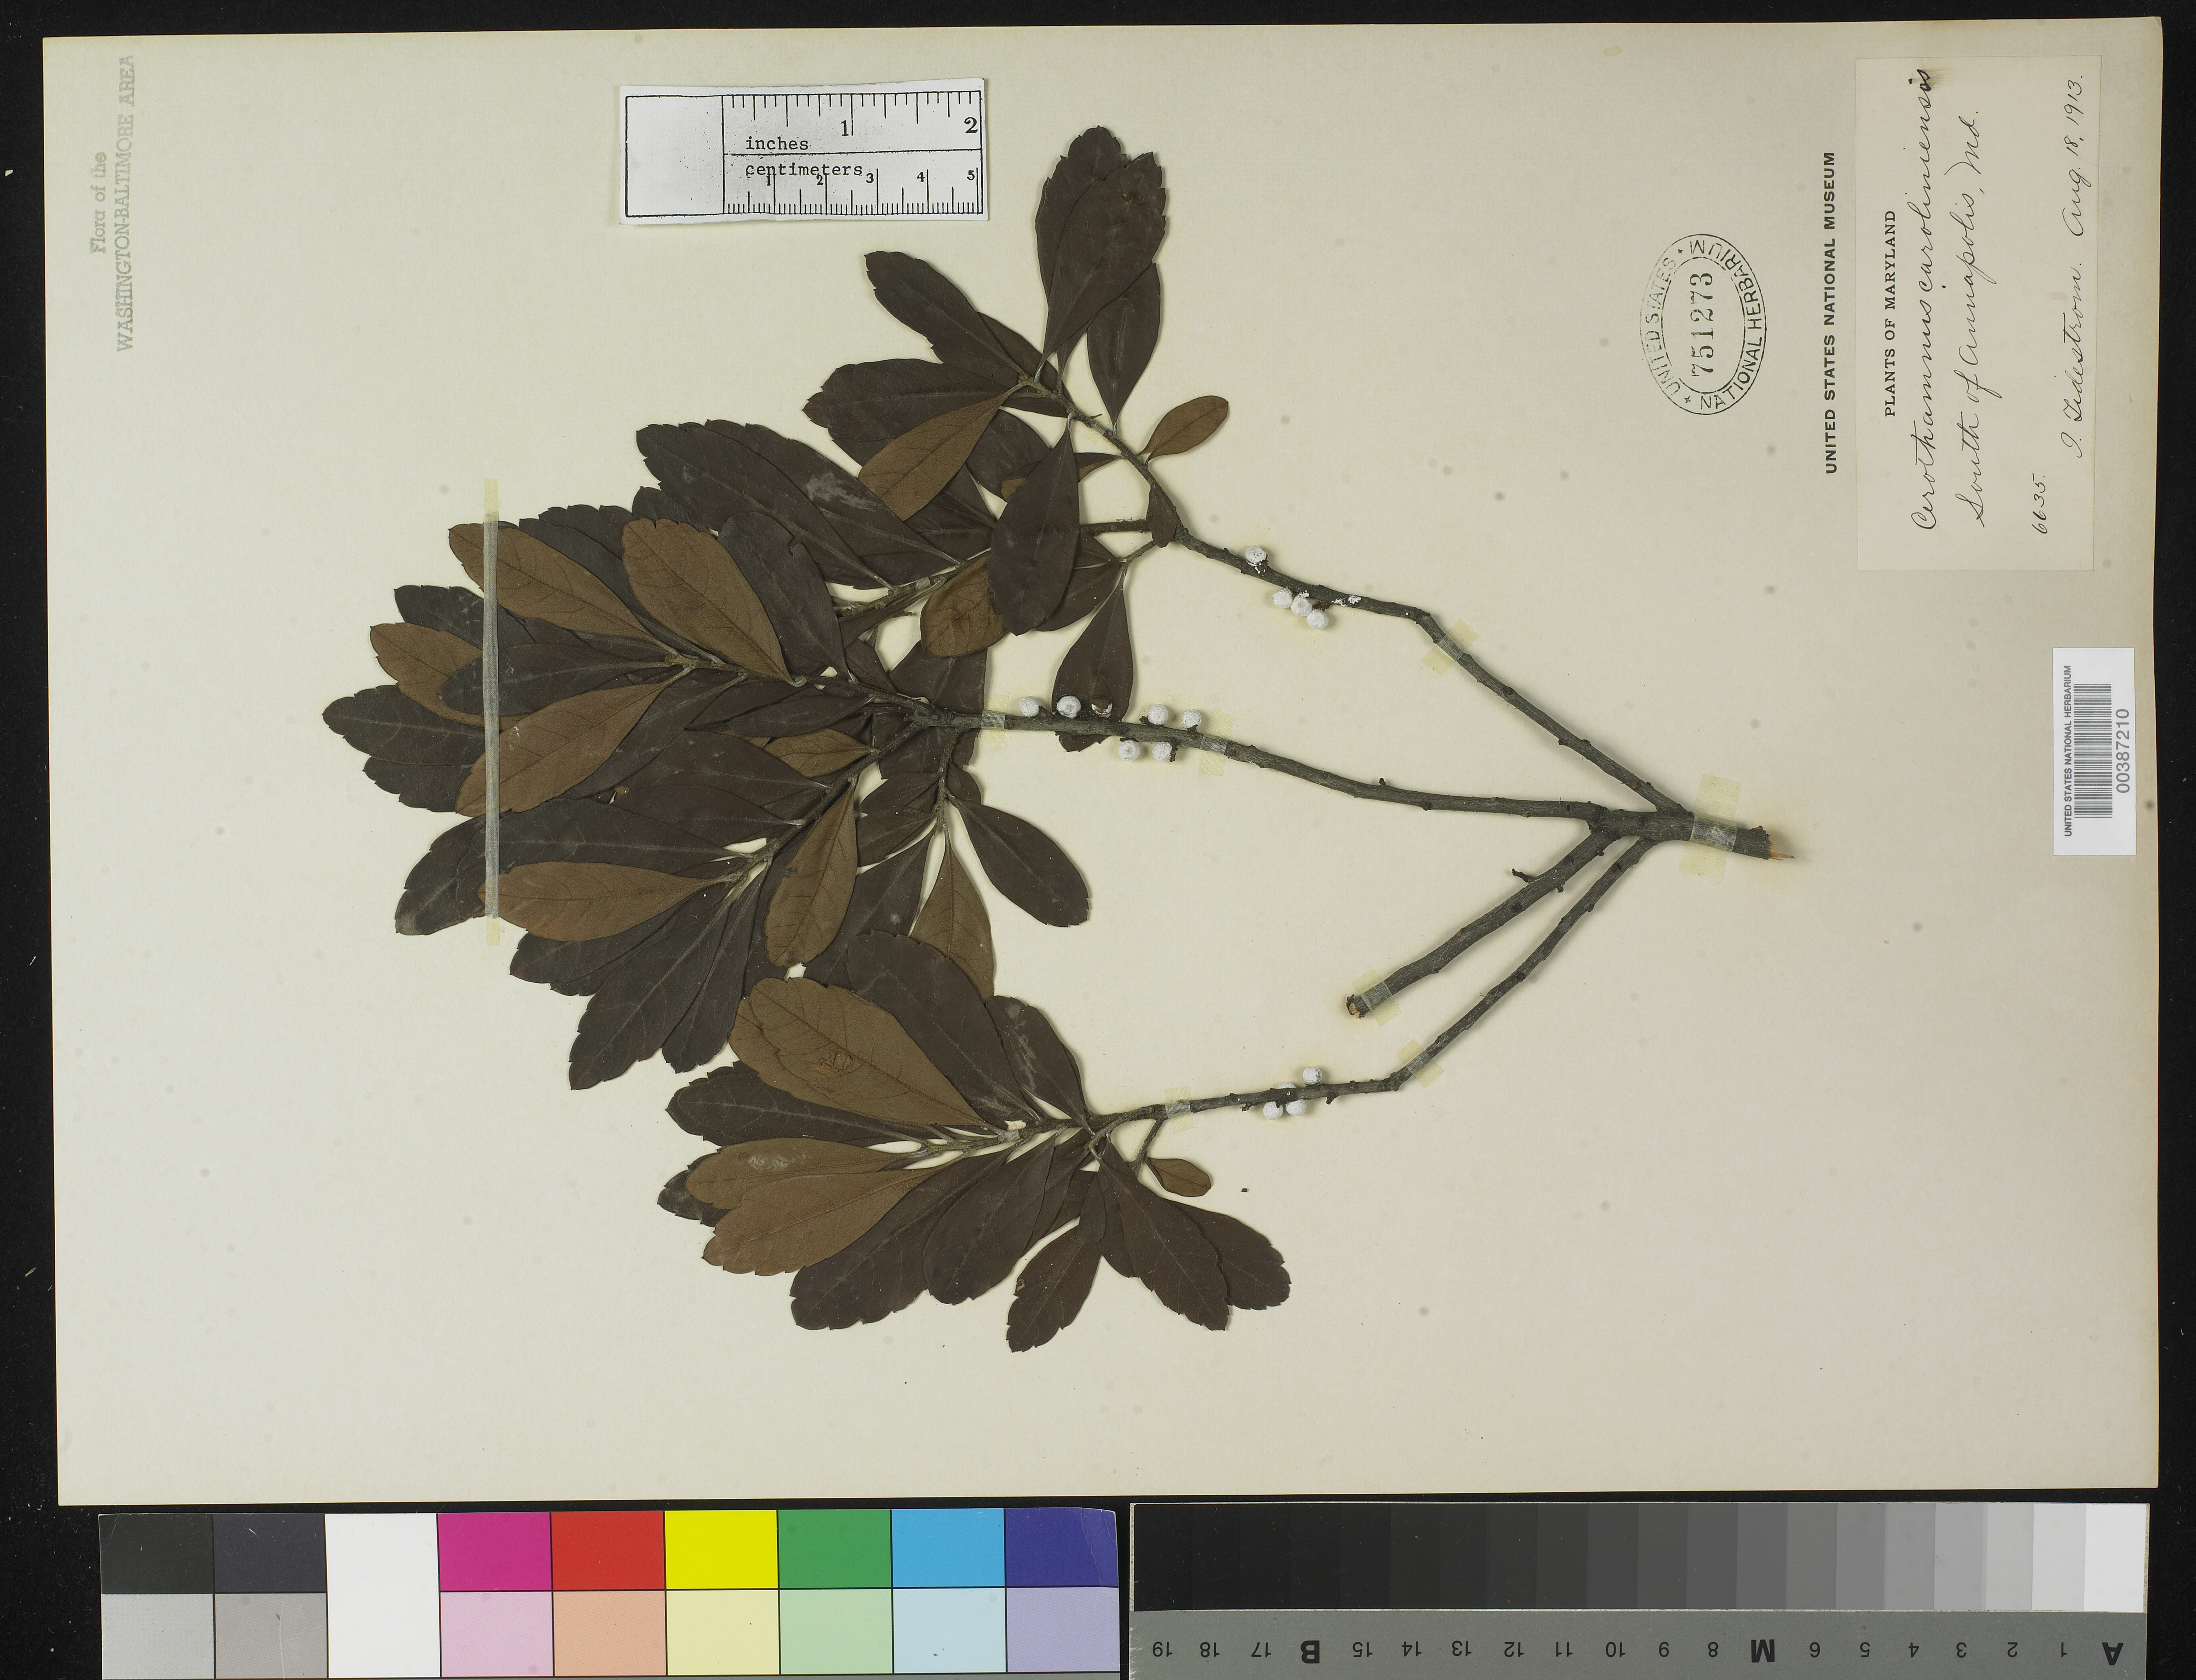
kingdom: Plantae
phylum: Tracheophyta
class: Magnoliopsida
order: Fagales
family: Myricaceae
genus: Morella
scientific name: Morella pensylvanica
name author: (Mirb.) Kartesz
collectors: I. F. Tidestrom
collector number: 6635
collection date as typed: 18 Aug 1913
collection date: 1913-08-18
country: United States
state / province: Maryland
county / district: Anne Arundel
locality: South of Annapolis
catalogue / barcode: US 751273